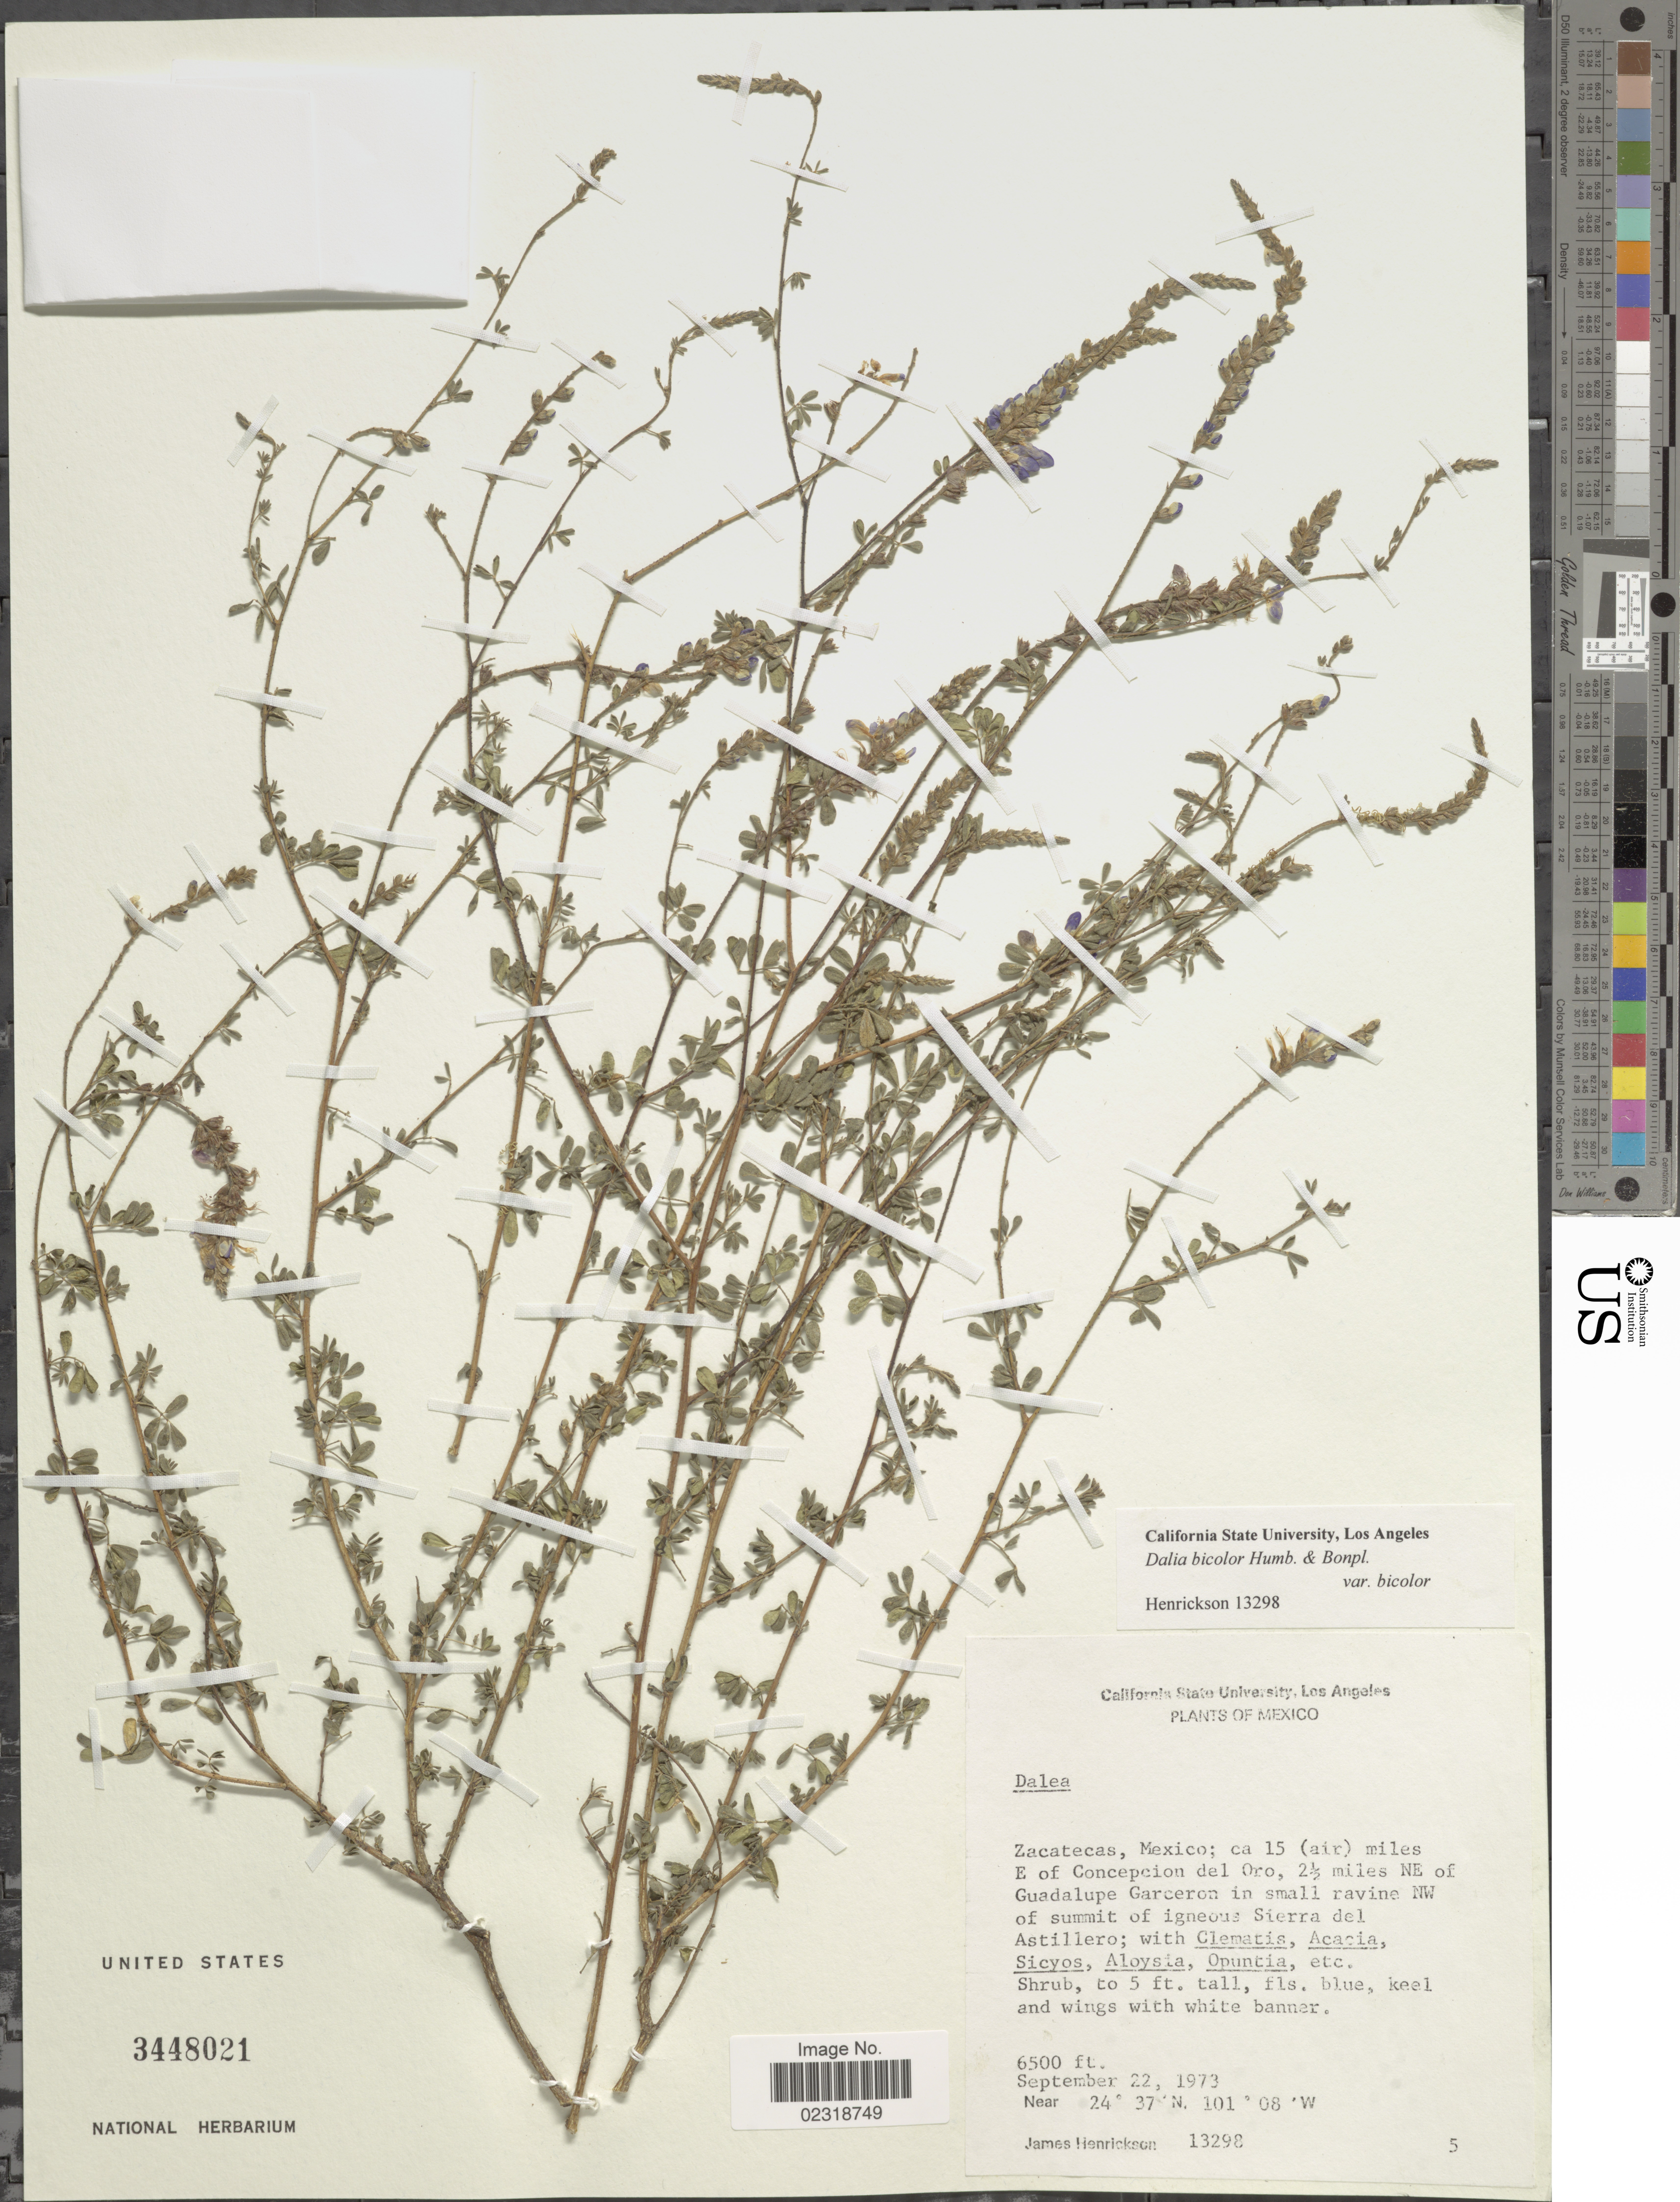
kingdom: Plantae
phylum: Tracheophyta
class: Magnoliopsida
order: Fabales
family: Fabaceae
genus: Dalea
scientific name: Dalea bicolor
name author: Humb. & Bonpl. ex Willd.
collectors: J. Henrickson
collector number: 13298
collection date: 1973-09-22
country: Mexico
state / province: Zacatecas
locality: Ca 15 (air) miles E of Concepcion del Oro, 21/2 miles NE of Guadalupe Garceron in small ravine NW of summit of igneous Sierra del Astillero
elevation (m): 1981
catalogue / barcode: US 3448021